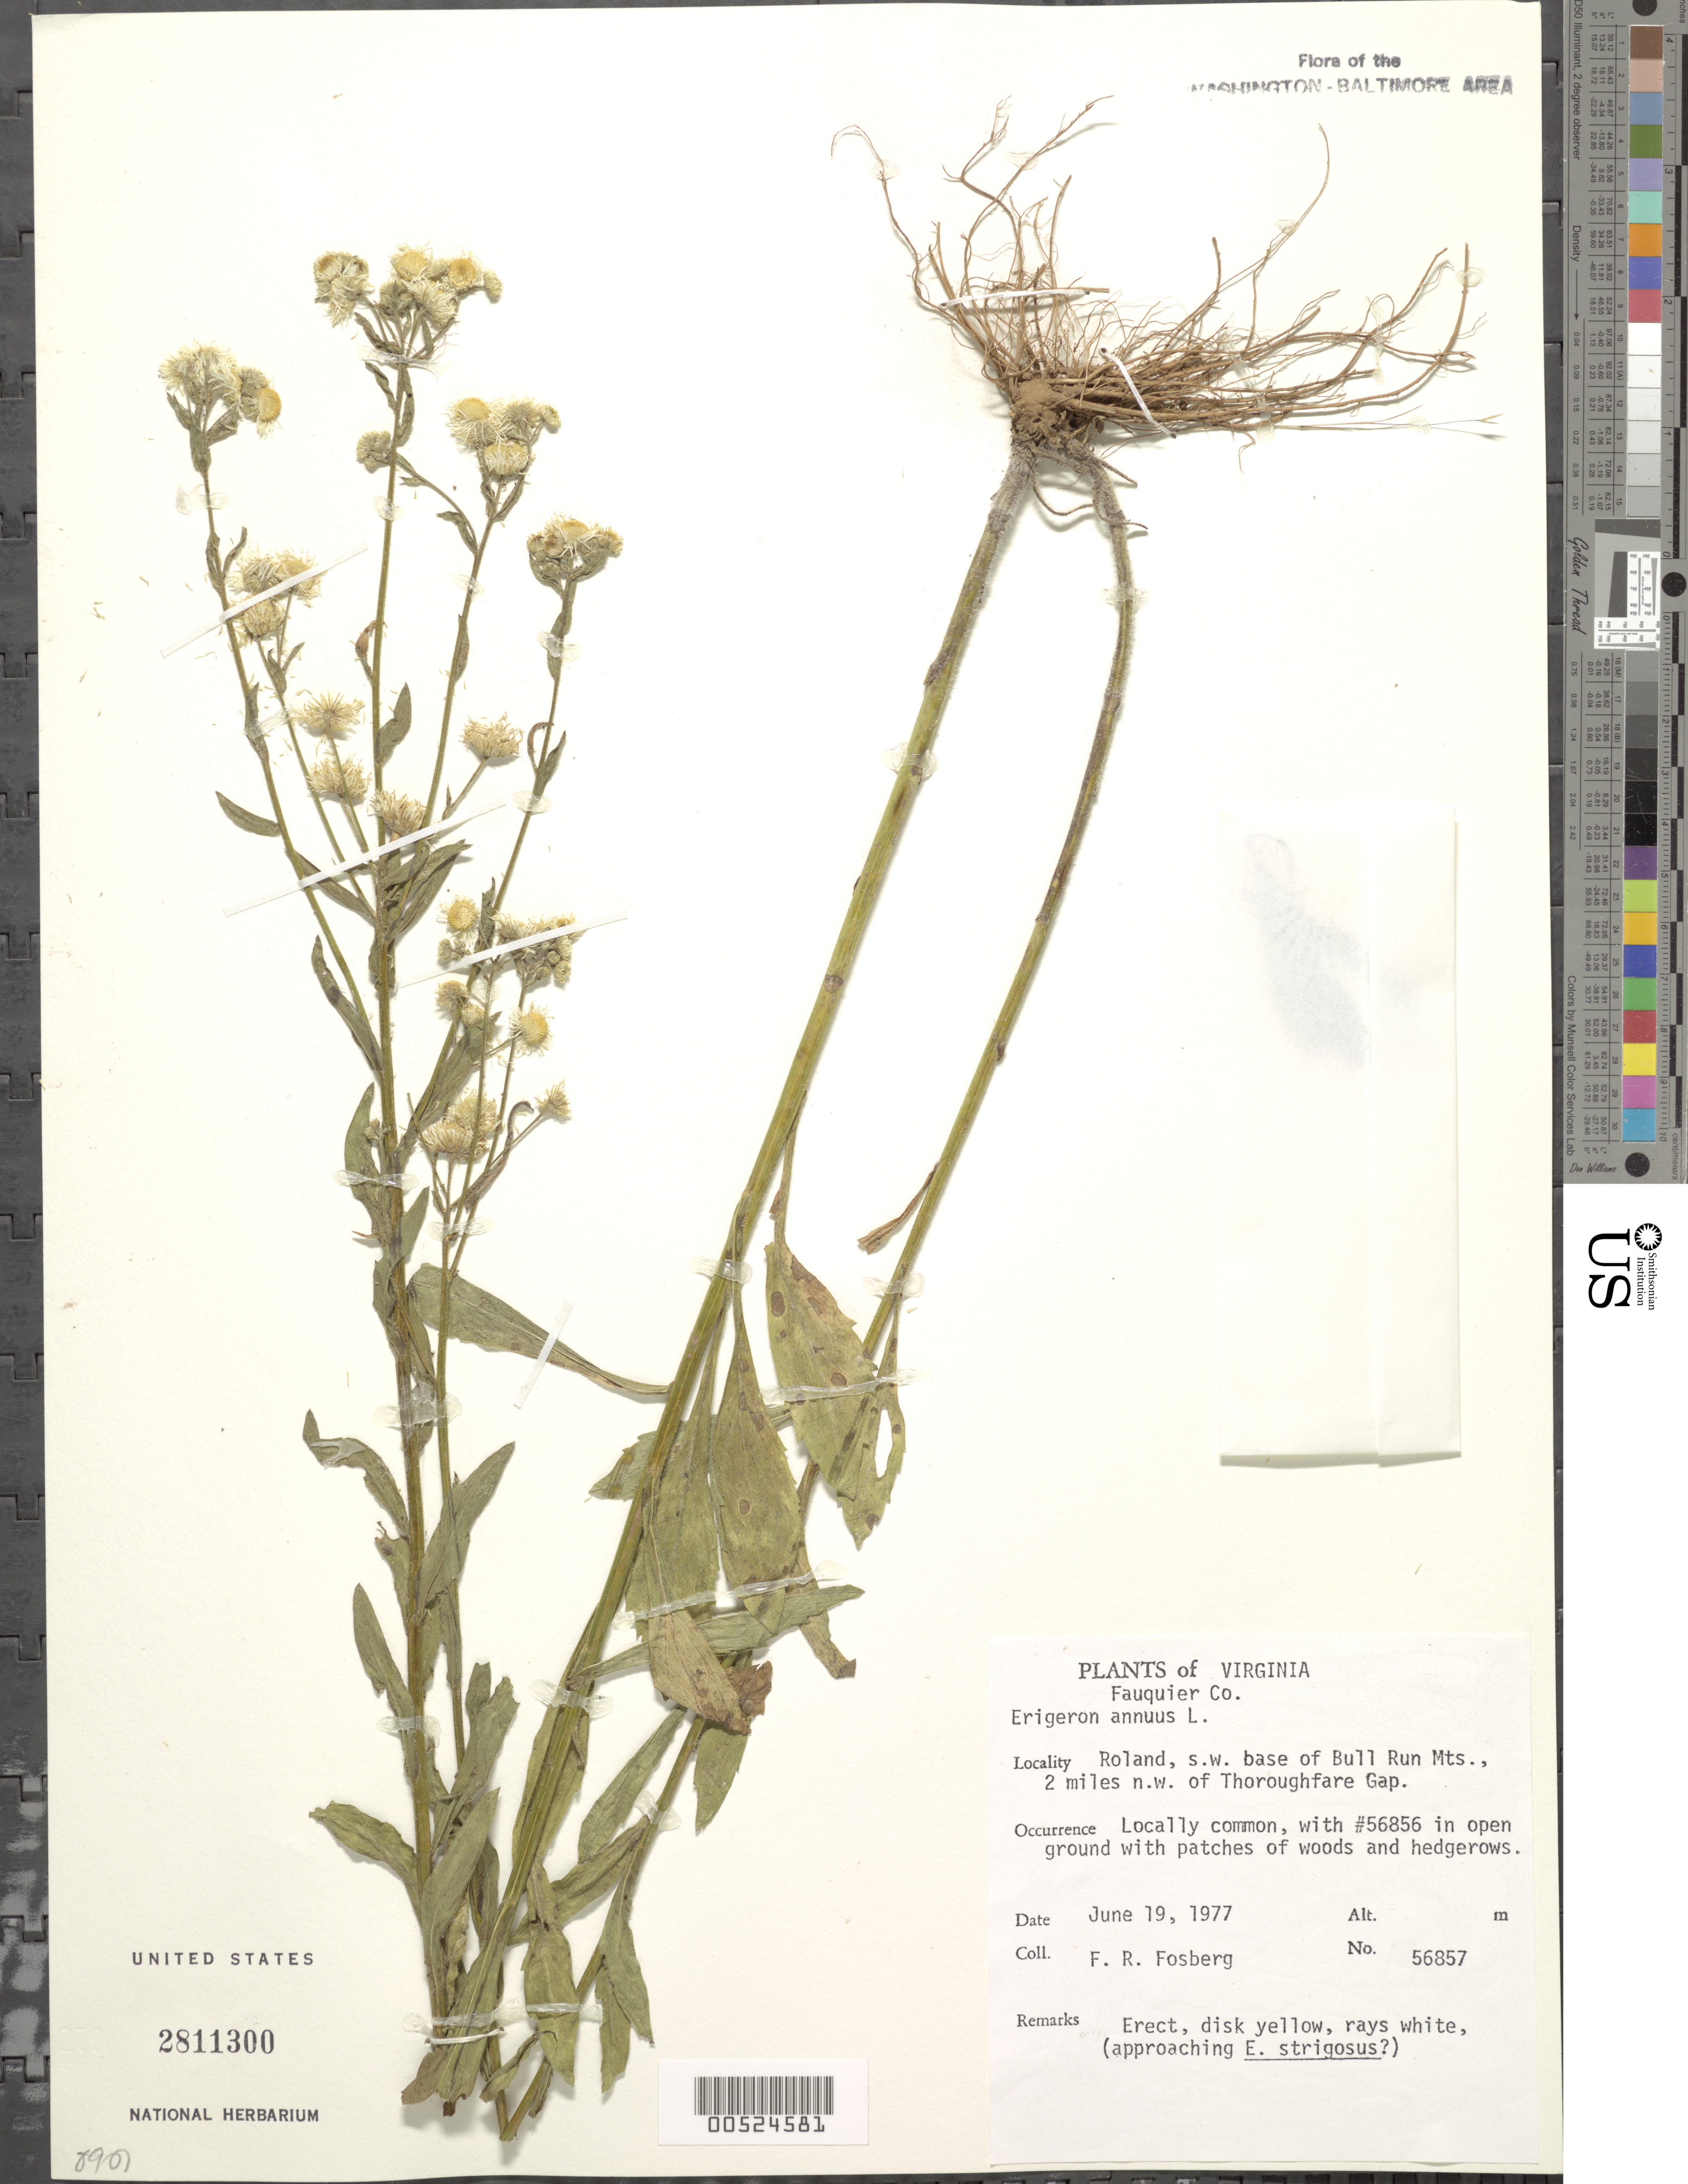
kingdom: Plantae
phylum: Tracheophyta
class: Magnoliopsida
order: Asterales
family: Asteraceae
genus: Erigeron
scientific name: Erigeron annuus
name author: (L.) Pers.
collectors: F. R. Fosberg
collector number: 56857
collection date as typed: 19 Jun 1977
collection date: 1977-06-19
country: United States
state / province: Virginia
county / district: Fauquier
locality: Roland, SW base of Bull Run Mts., 2 mi. N of Thoroughfare Gap Bull Run Mts.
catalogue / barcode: US 2811300